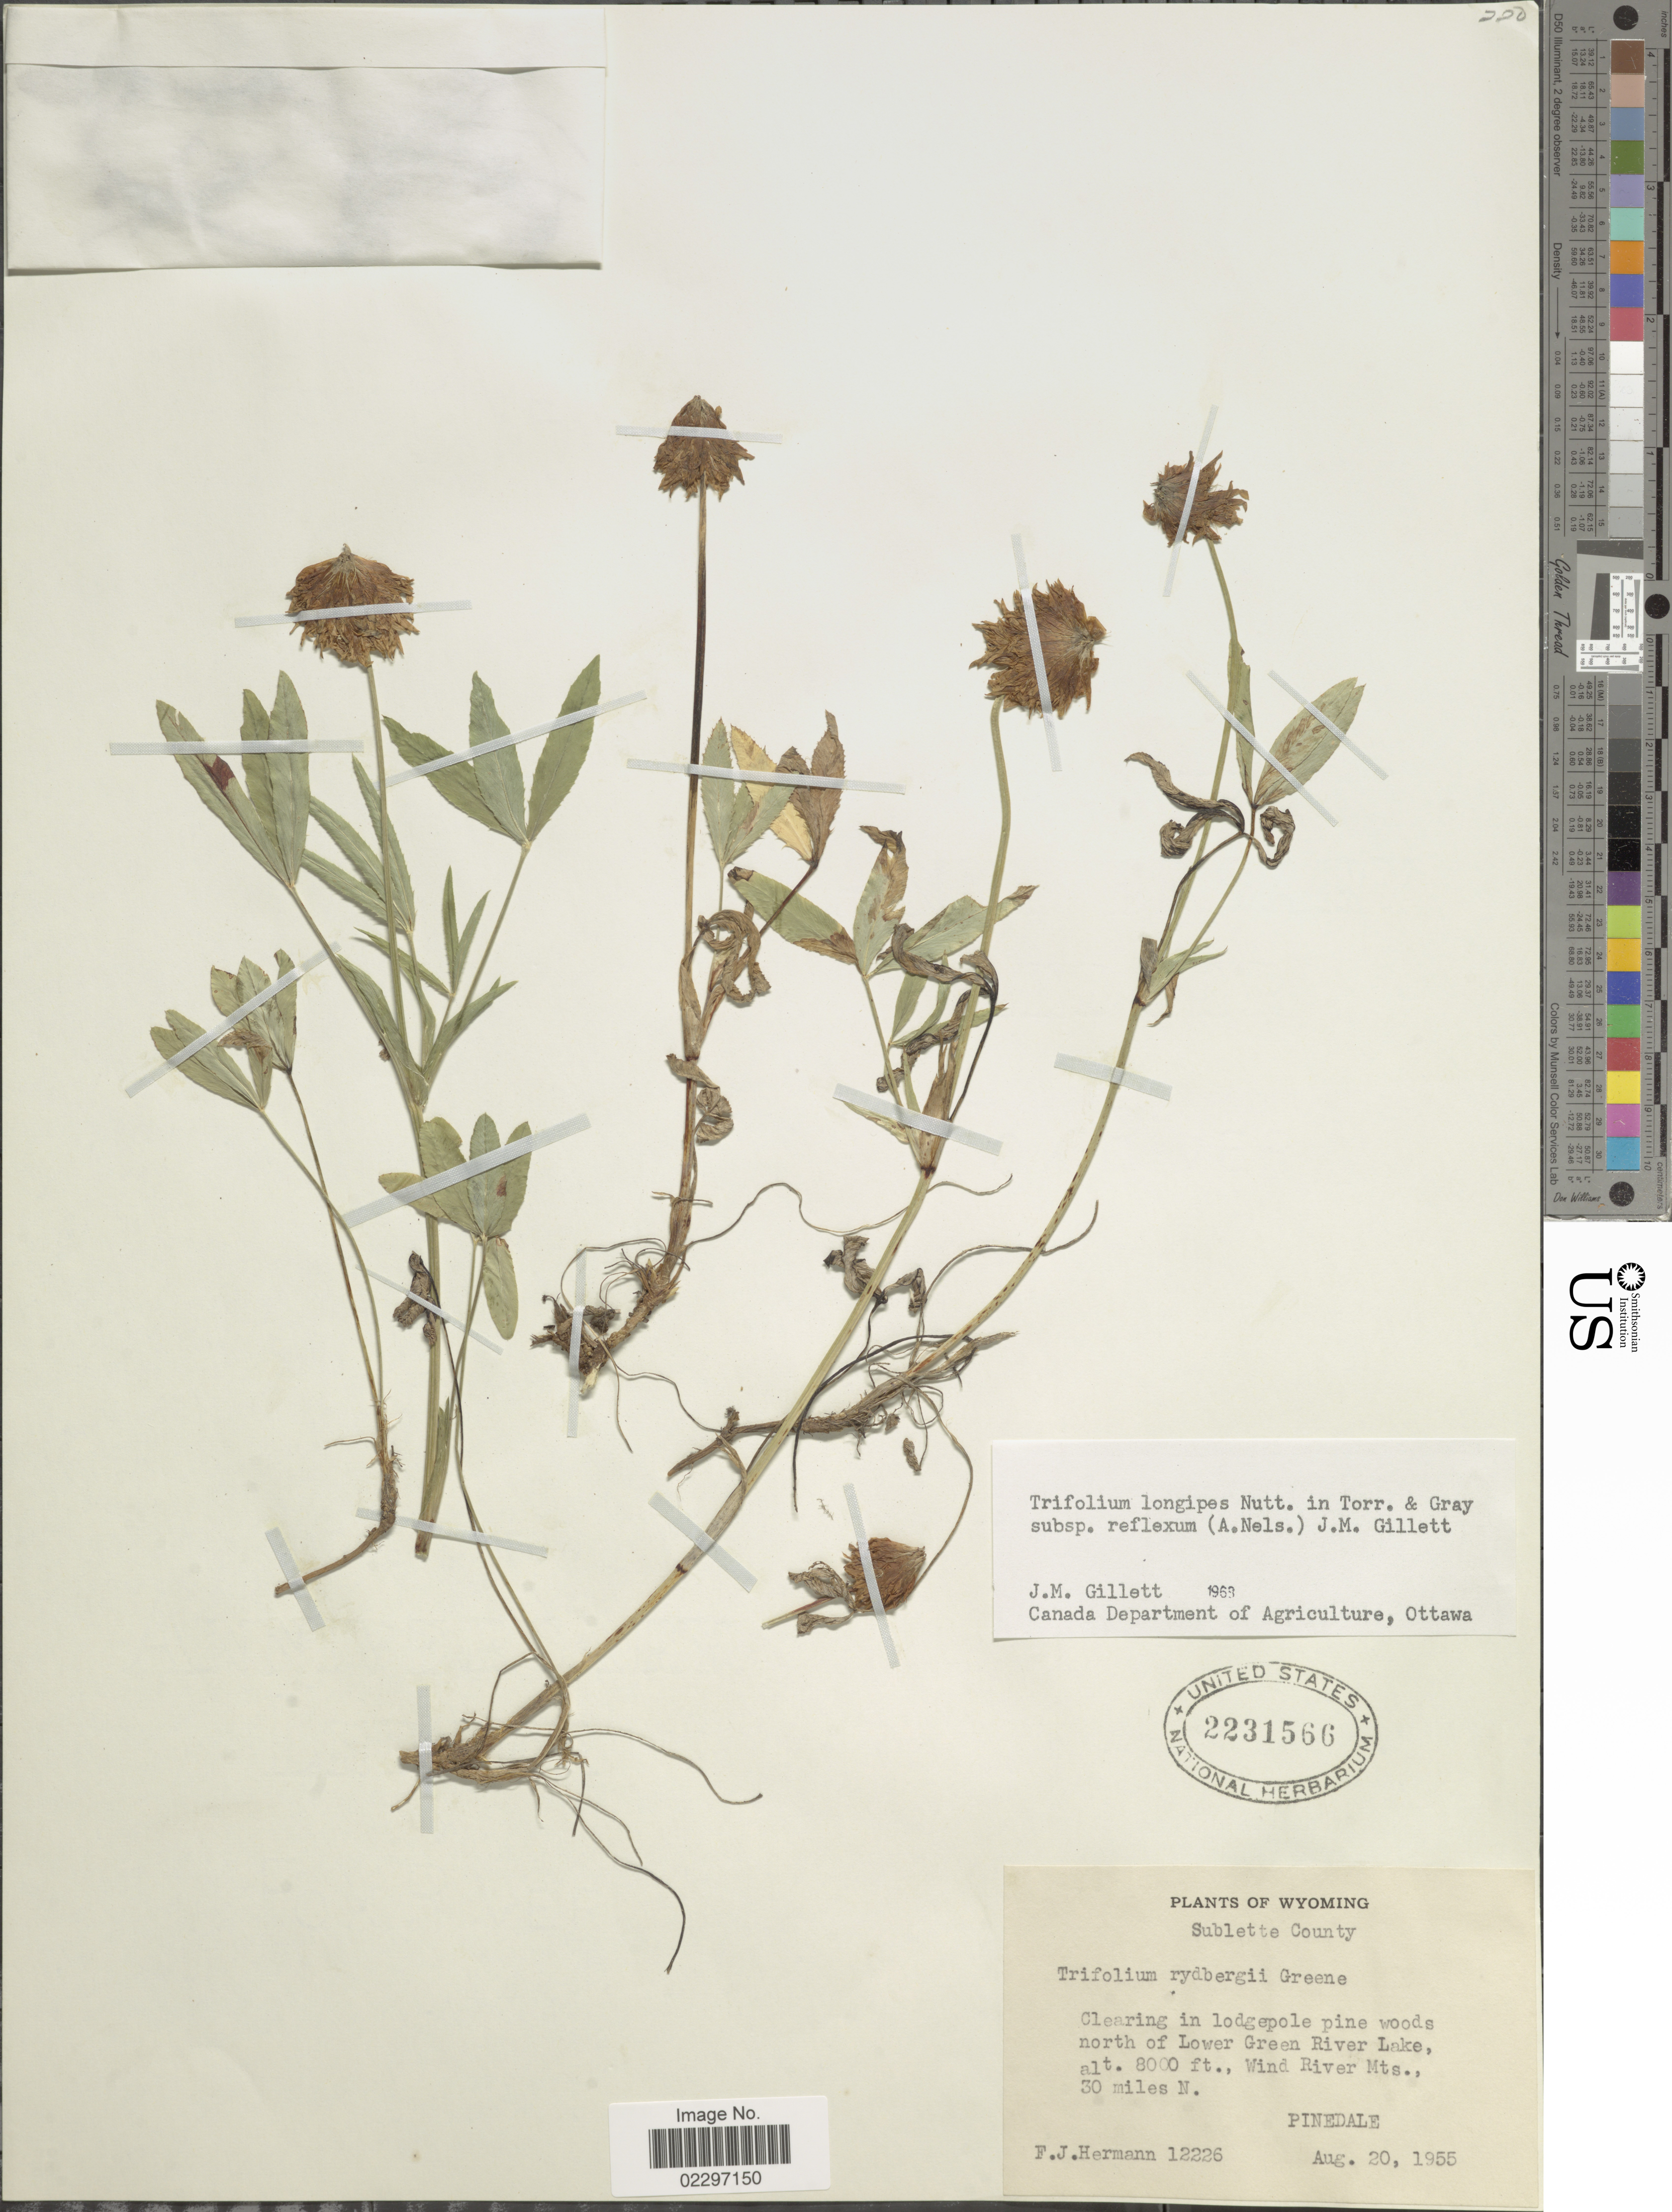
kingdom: Plantae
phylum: Tracheophyta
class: Magnoliopsida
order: Fabales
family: Fabaceae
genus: Trifolium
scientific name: Trifolium longipes subsp. reflexum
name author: (A. Nelson) J.M. Gillet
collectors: F. J. Hermann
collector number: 12226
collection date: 1955-08-20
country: United States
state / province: Wyoming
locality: Sublette County. Clearing in lodgepole pine woods north of Lower Green River Lake, Wind River Mts., 30 miles N. Pinedale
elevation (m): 2438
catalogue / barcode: US 2231566